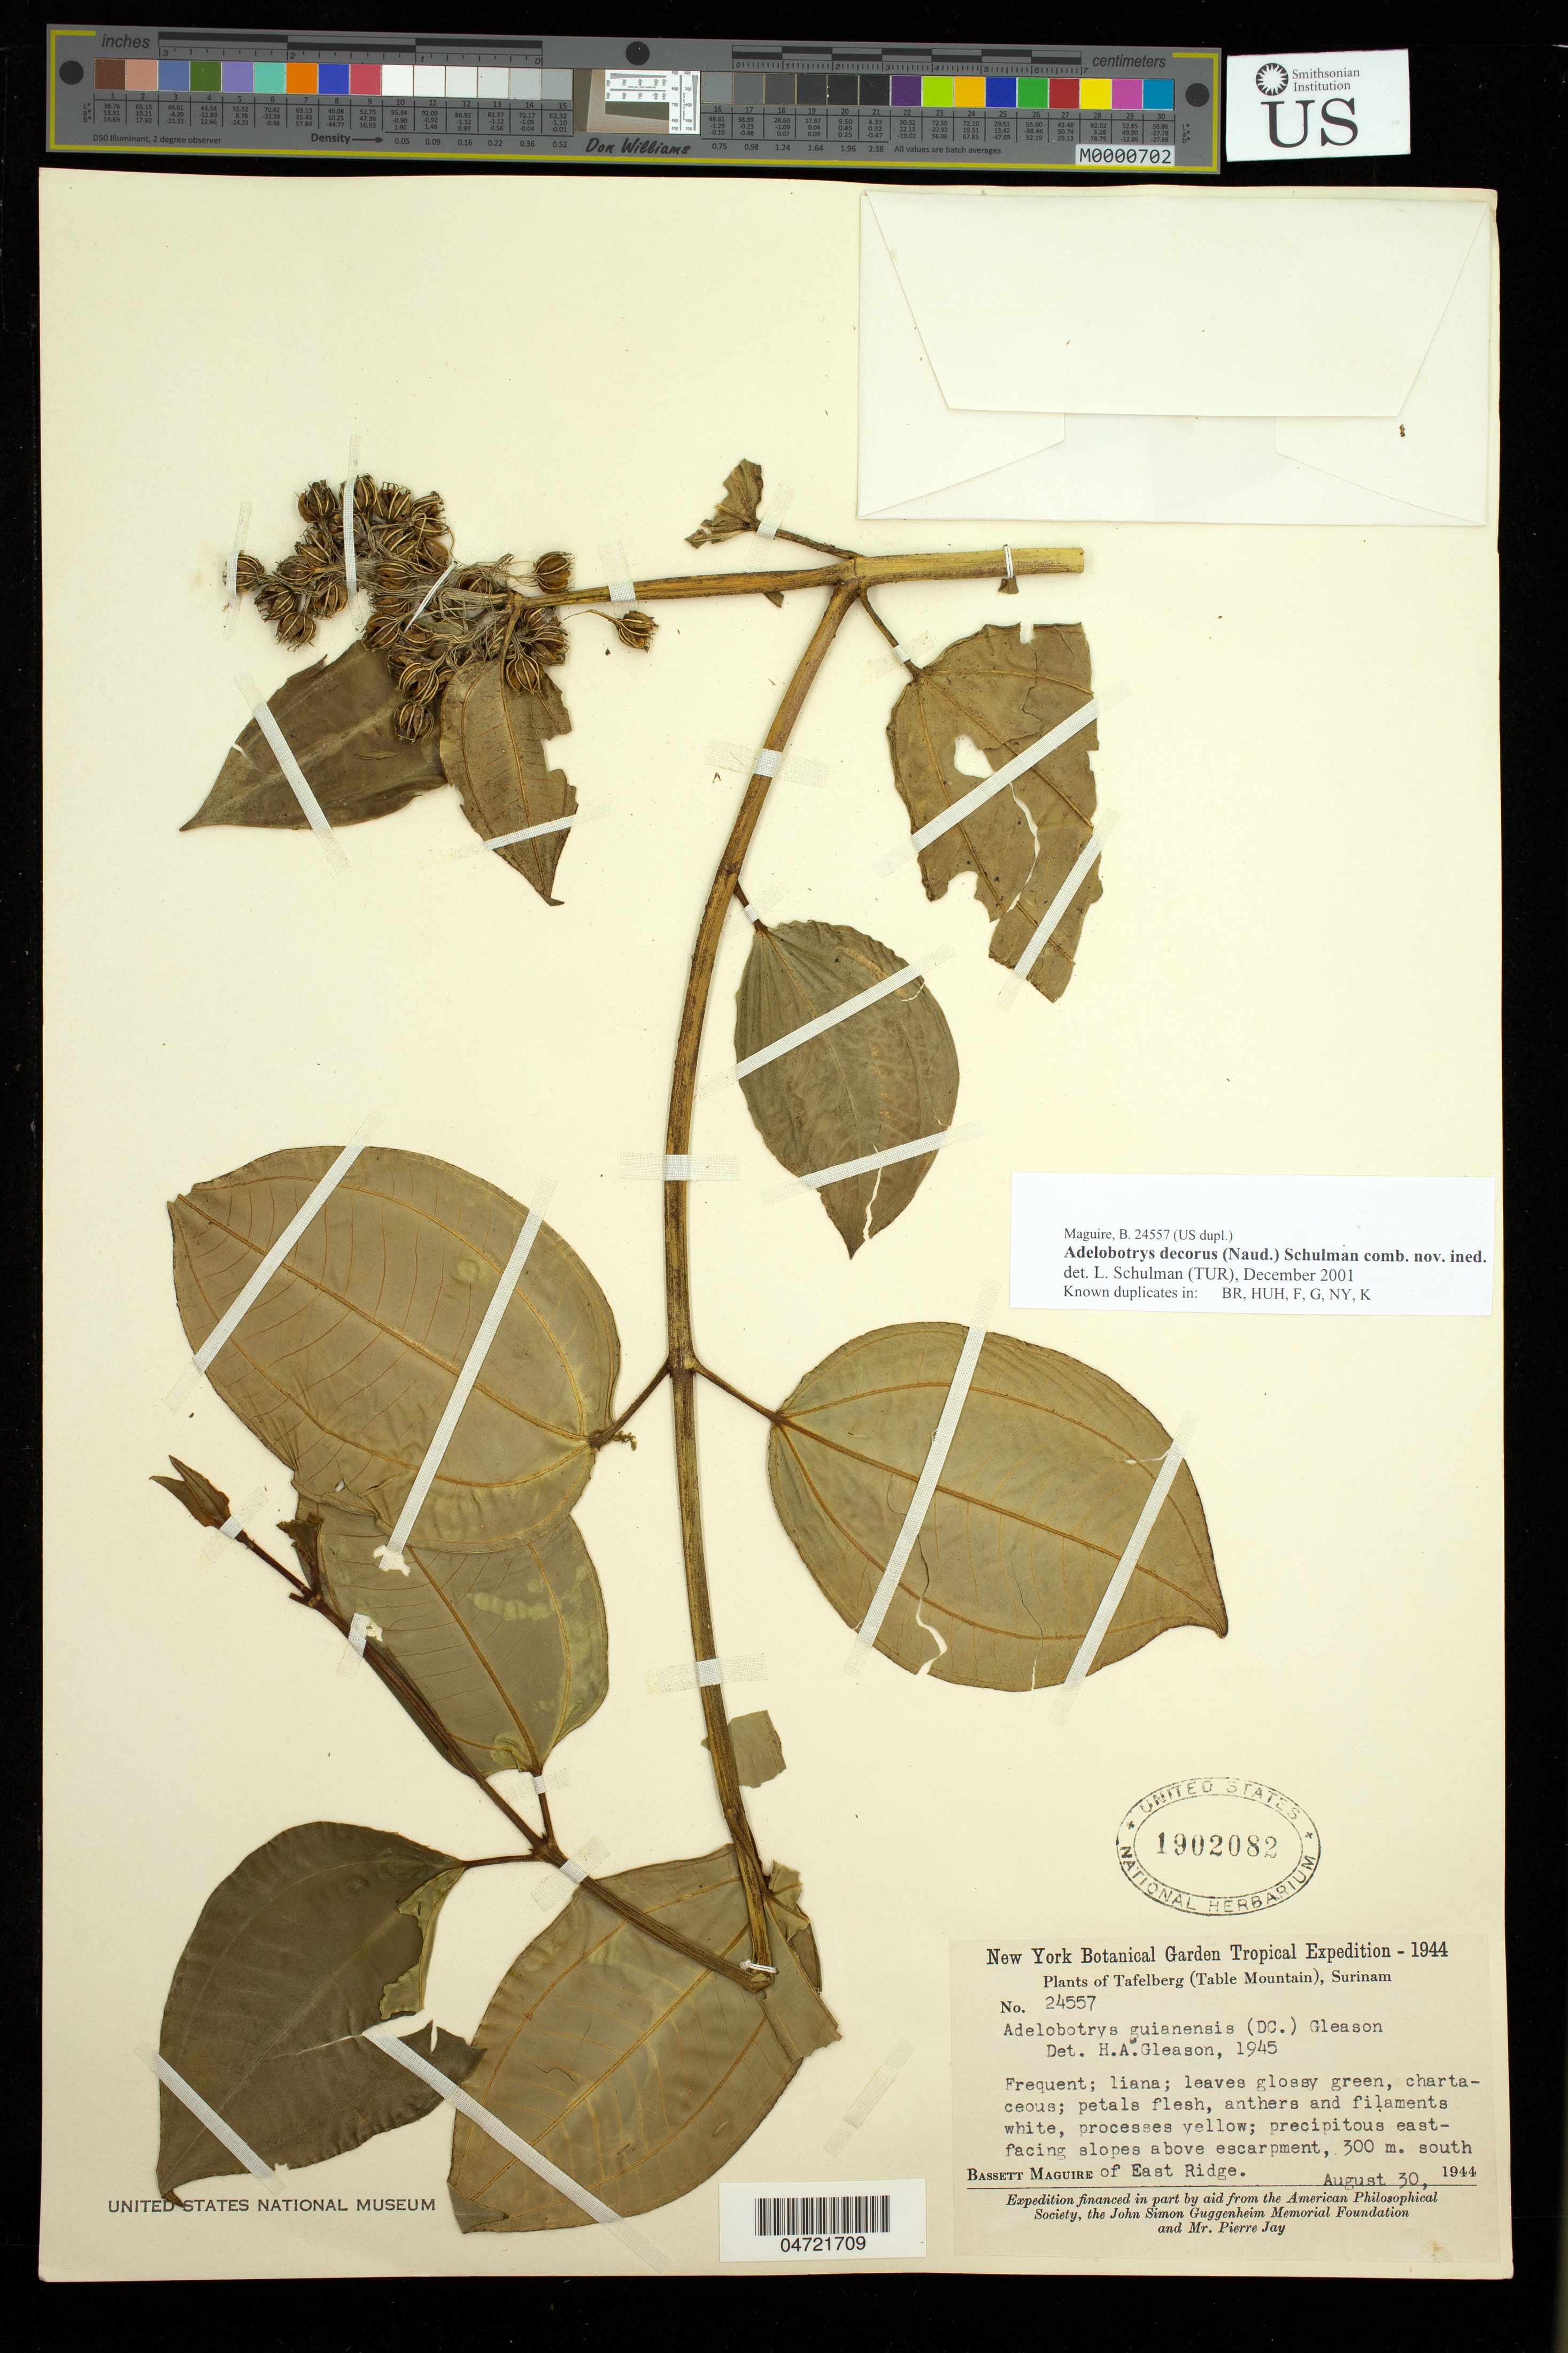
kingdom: Plantae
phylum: Tracheophyta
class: Magnoliopsida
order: Myrtales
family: Melastomataceae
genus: Adelobotrys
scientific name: Adelobotrys sp. nov.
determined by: Schulman, Leif, (TUR), University of Turku (FINLAND)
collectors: B. Maguire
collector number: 24557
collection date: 1944-08-30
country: Suriname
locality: Tafelberg (Table Mountain), Precipitous E-facing slopes above escarpent South or East Ridge.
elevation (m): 300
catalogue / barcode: US 1902082